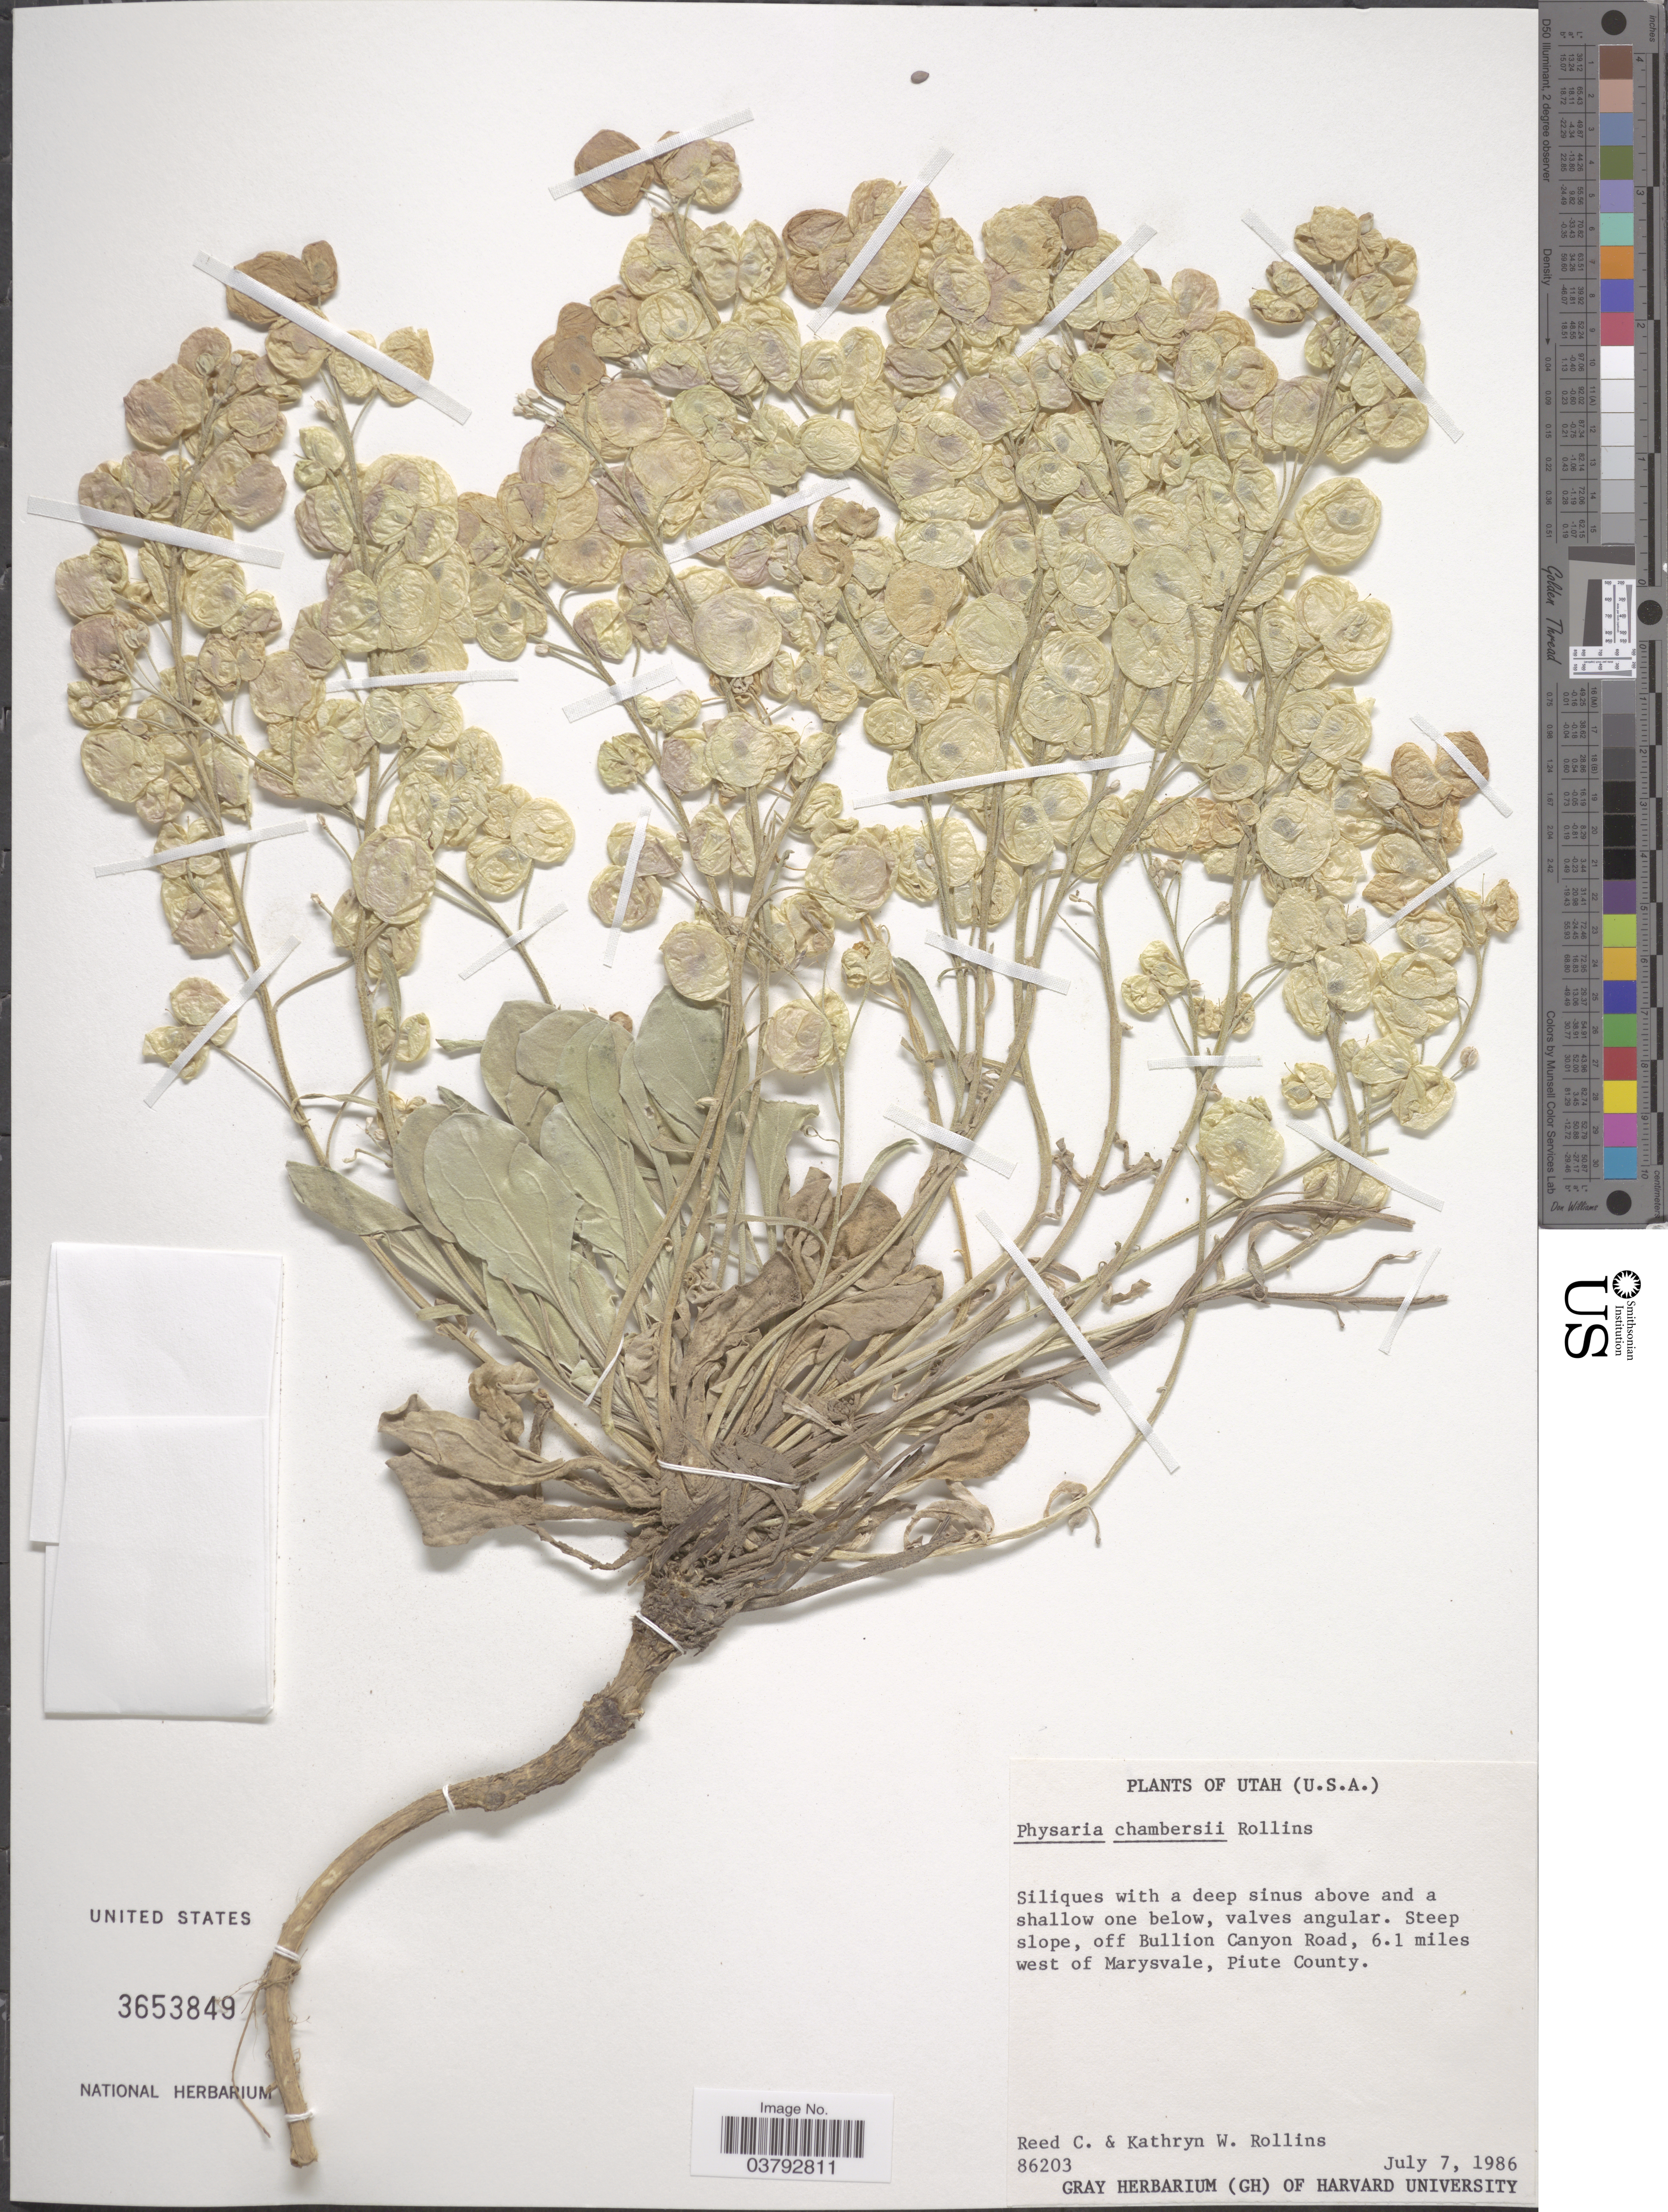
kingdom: Plantae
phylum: Tracheophyta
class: Magnoliopsida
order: Brassicales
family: Brassicaceae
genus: Physaria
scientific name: Physaria chambersii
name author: Rollins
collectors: R. C. Rollins & K. W. Rollins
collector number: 86203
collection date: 1986-07-07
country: United States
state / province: Utah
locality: Steep slope, off Bullion Canyon Road, 6.1 miles west of Marysvale, Piute County.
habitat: steep slope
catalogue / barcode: US 3653849